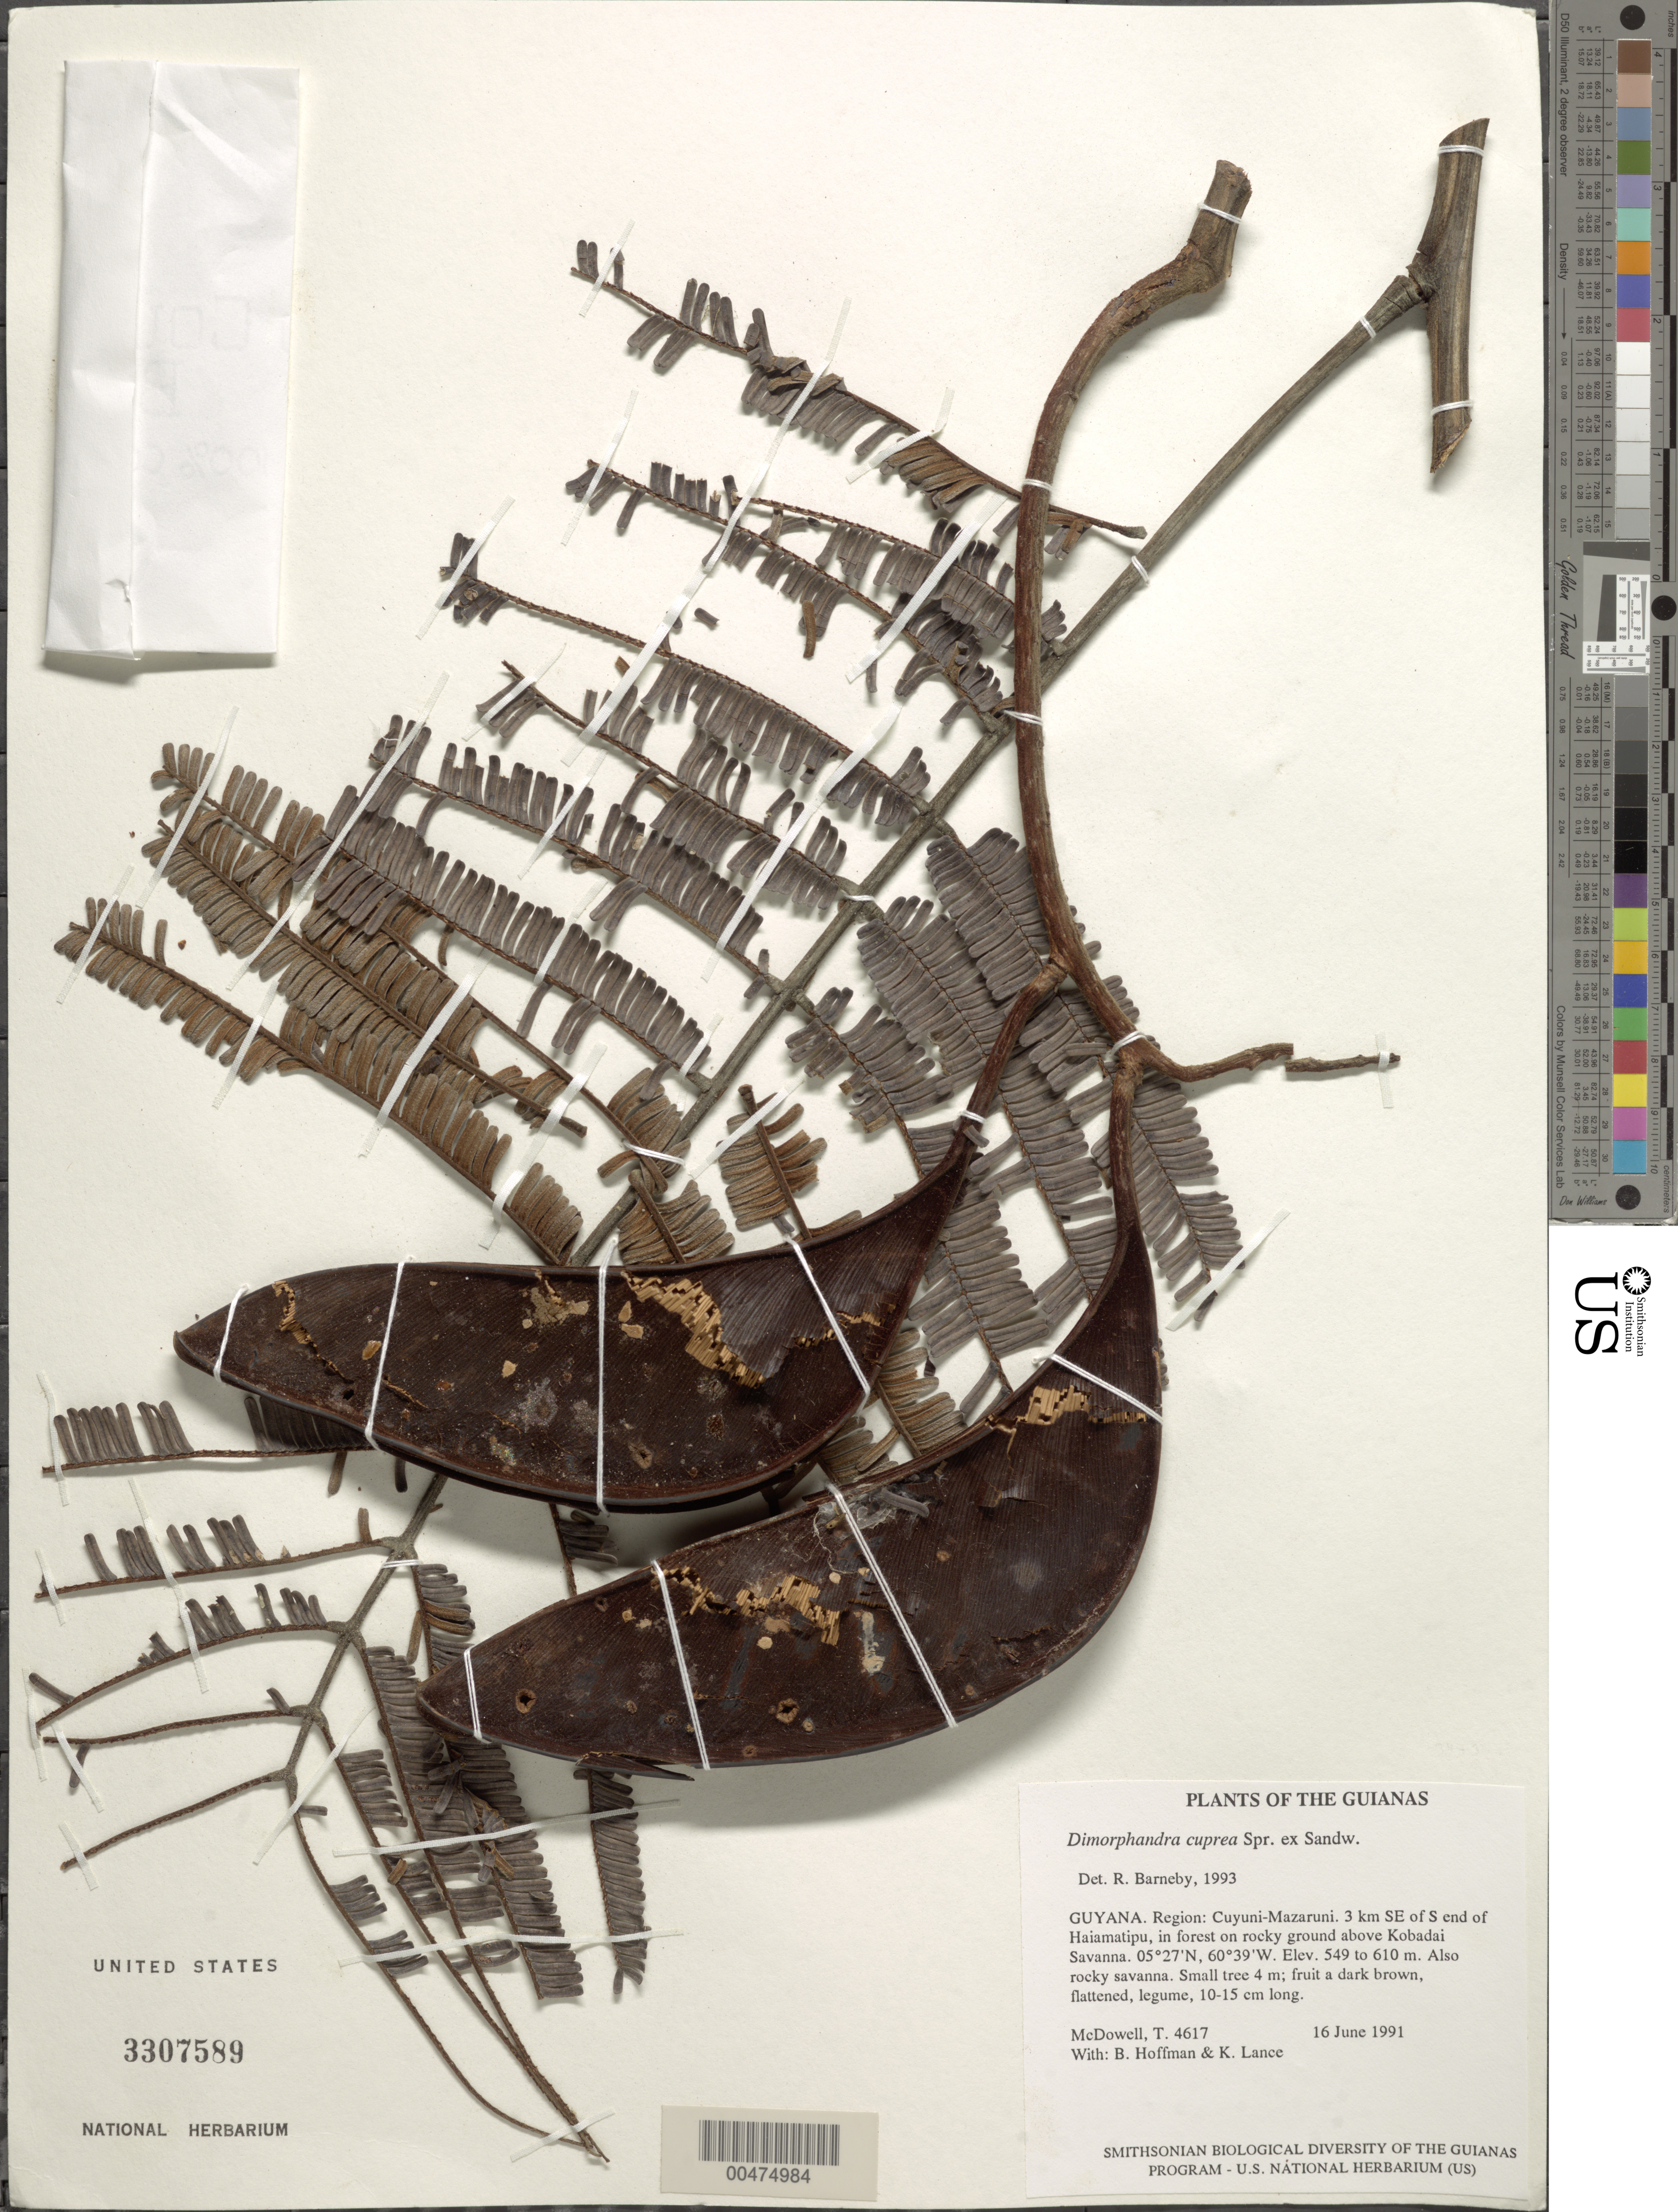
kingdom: Plantae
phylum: Tracheophyta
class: Magnoliopsida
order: Fabales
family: Fabaceae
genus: Dimorphandra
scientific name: Dimorphandra cuprea subsp. cuprea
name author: Sprague & Sandwith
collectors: T. McDowell, B. Hoffman & K. Lance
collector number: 4617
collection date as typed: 16 June 1991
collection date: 1991-06-16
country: Guyana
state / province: Cuyuni-Mazaruni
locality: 3 km SE of S end of Haiamatipu, above Kobadai Savanna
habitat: Forest on rocky ground; also rocky savanna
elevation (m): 550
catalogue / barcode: US 3307589